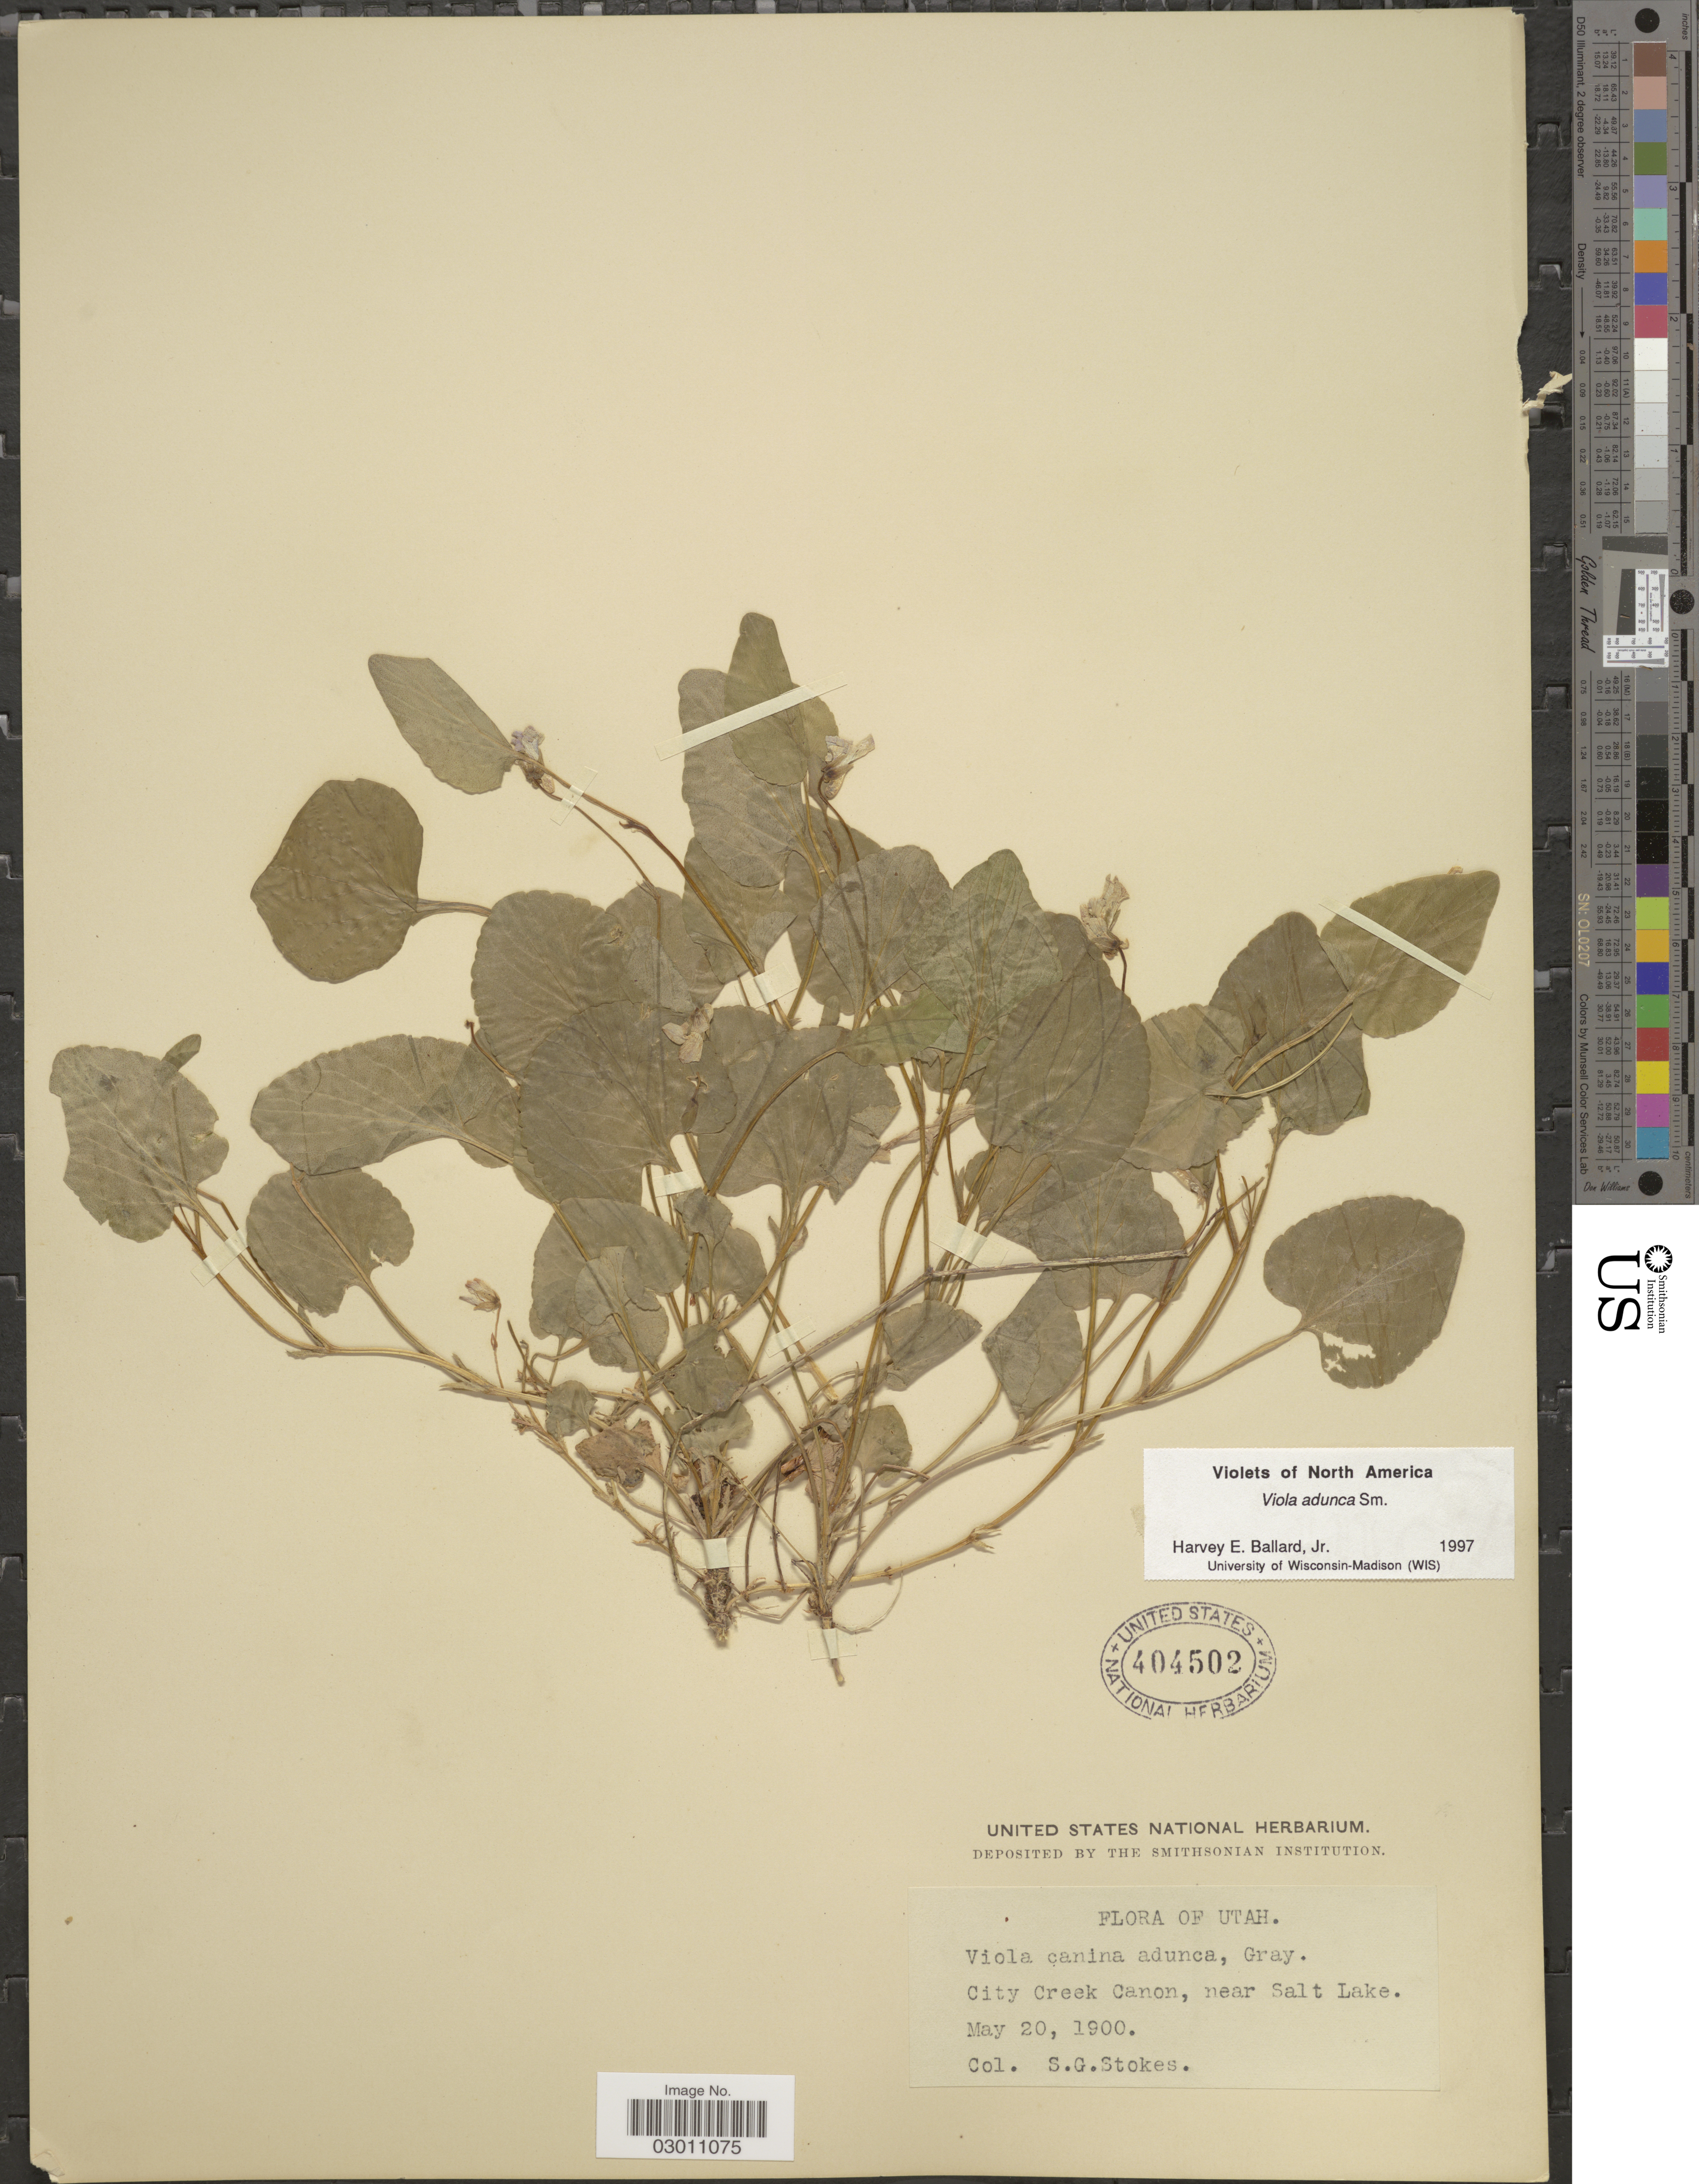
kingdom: Plantae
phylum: Tracheophyta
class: Magnoliopsida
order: Malpighiales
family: Violaceae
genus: Viola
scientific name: Viola adunca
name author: Sm.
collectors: S. G. Stokes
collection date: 1900-05-20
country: United States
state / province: Utah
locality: City Creek Canon, near Salt Lake.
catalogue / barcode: US 404502